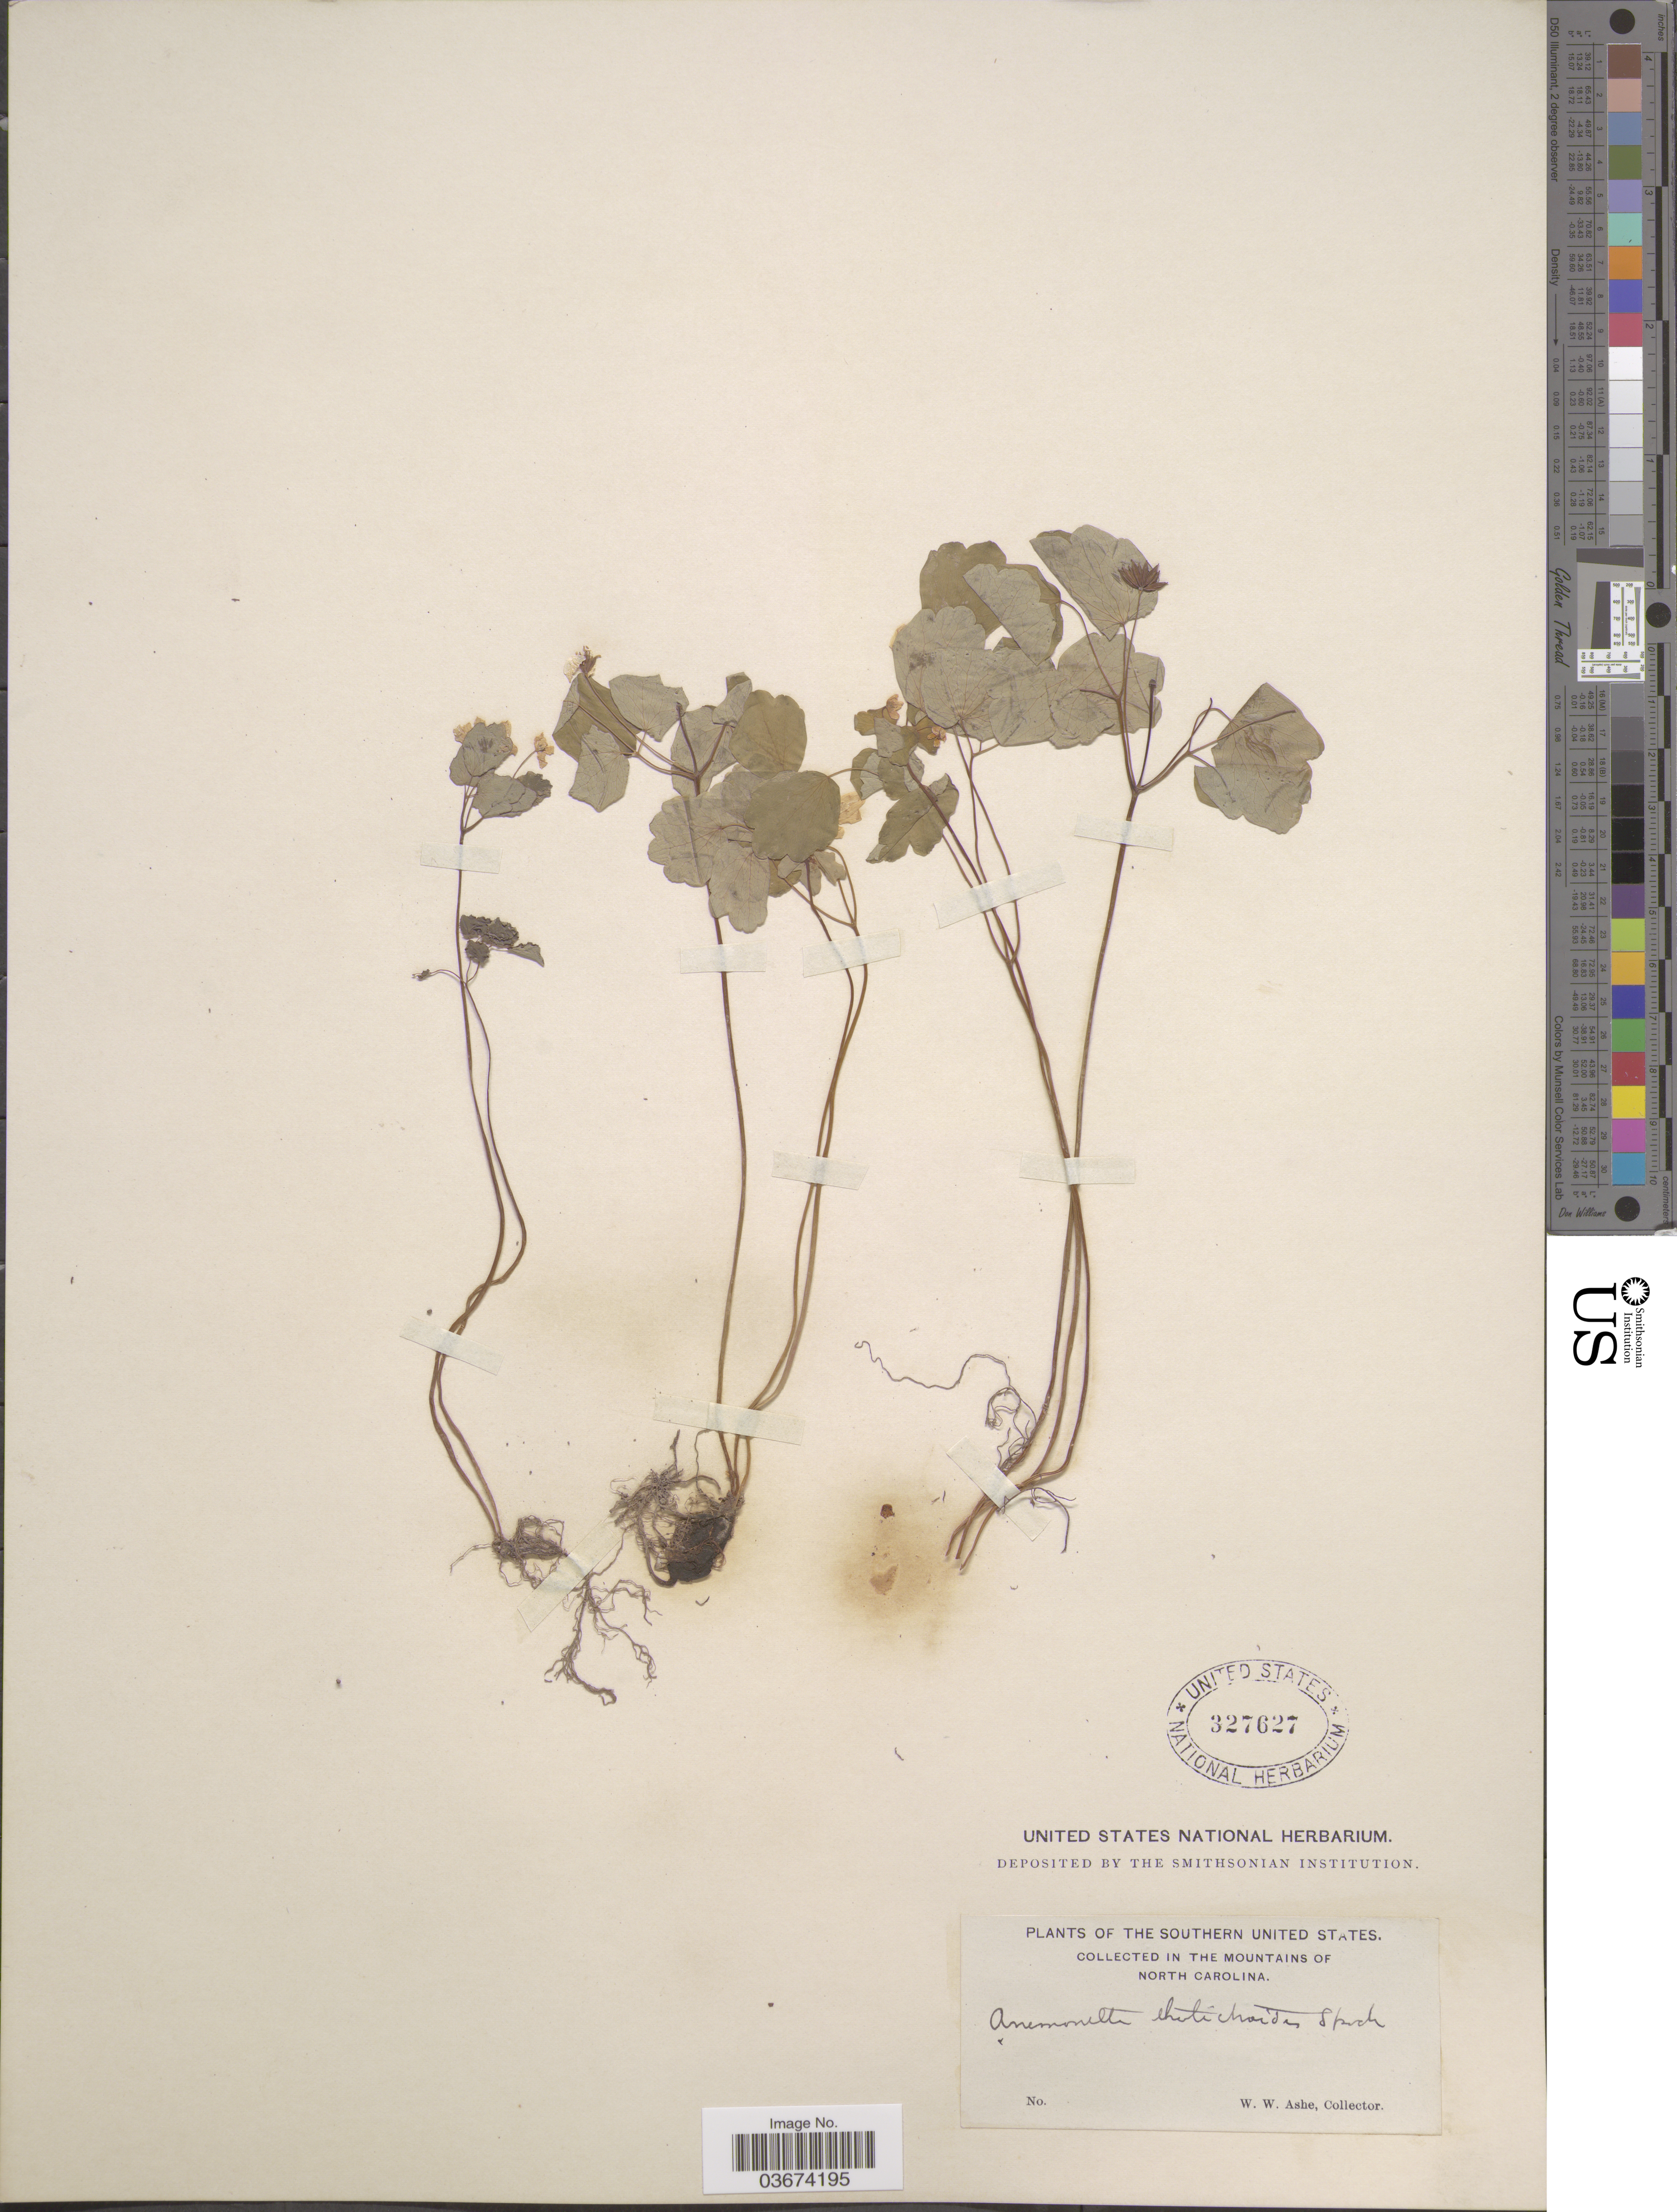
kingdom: Plantae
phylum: Tracheophyta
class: Magnoliopsida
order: Ranunculales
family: Ranunculaceae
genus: Thalictrum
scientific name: Thalictrum thalictroides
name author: (L.) A.J. Eames & B. Boivin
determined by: Strong, M. T., (US), Smithsonian Institution - National Museum of Natural History (UNITED STATES)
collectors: W. W. Ashe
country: United States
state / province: North Carolina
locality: The Southern United States. In the Mountains of North Carolina.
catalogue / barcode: US 327627